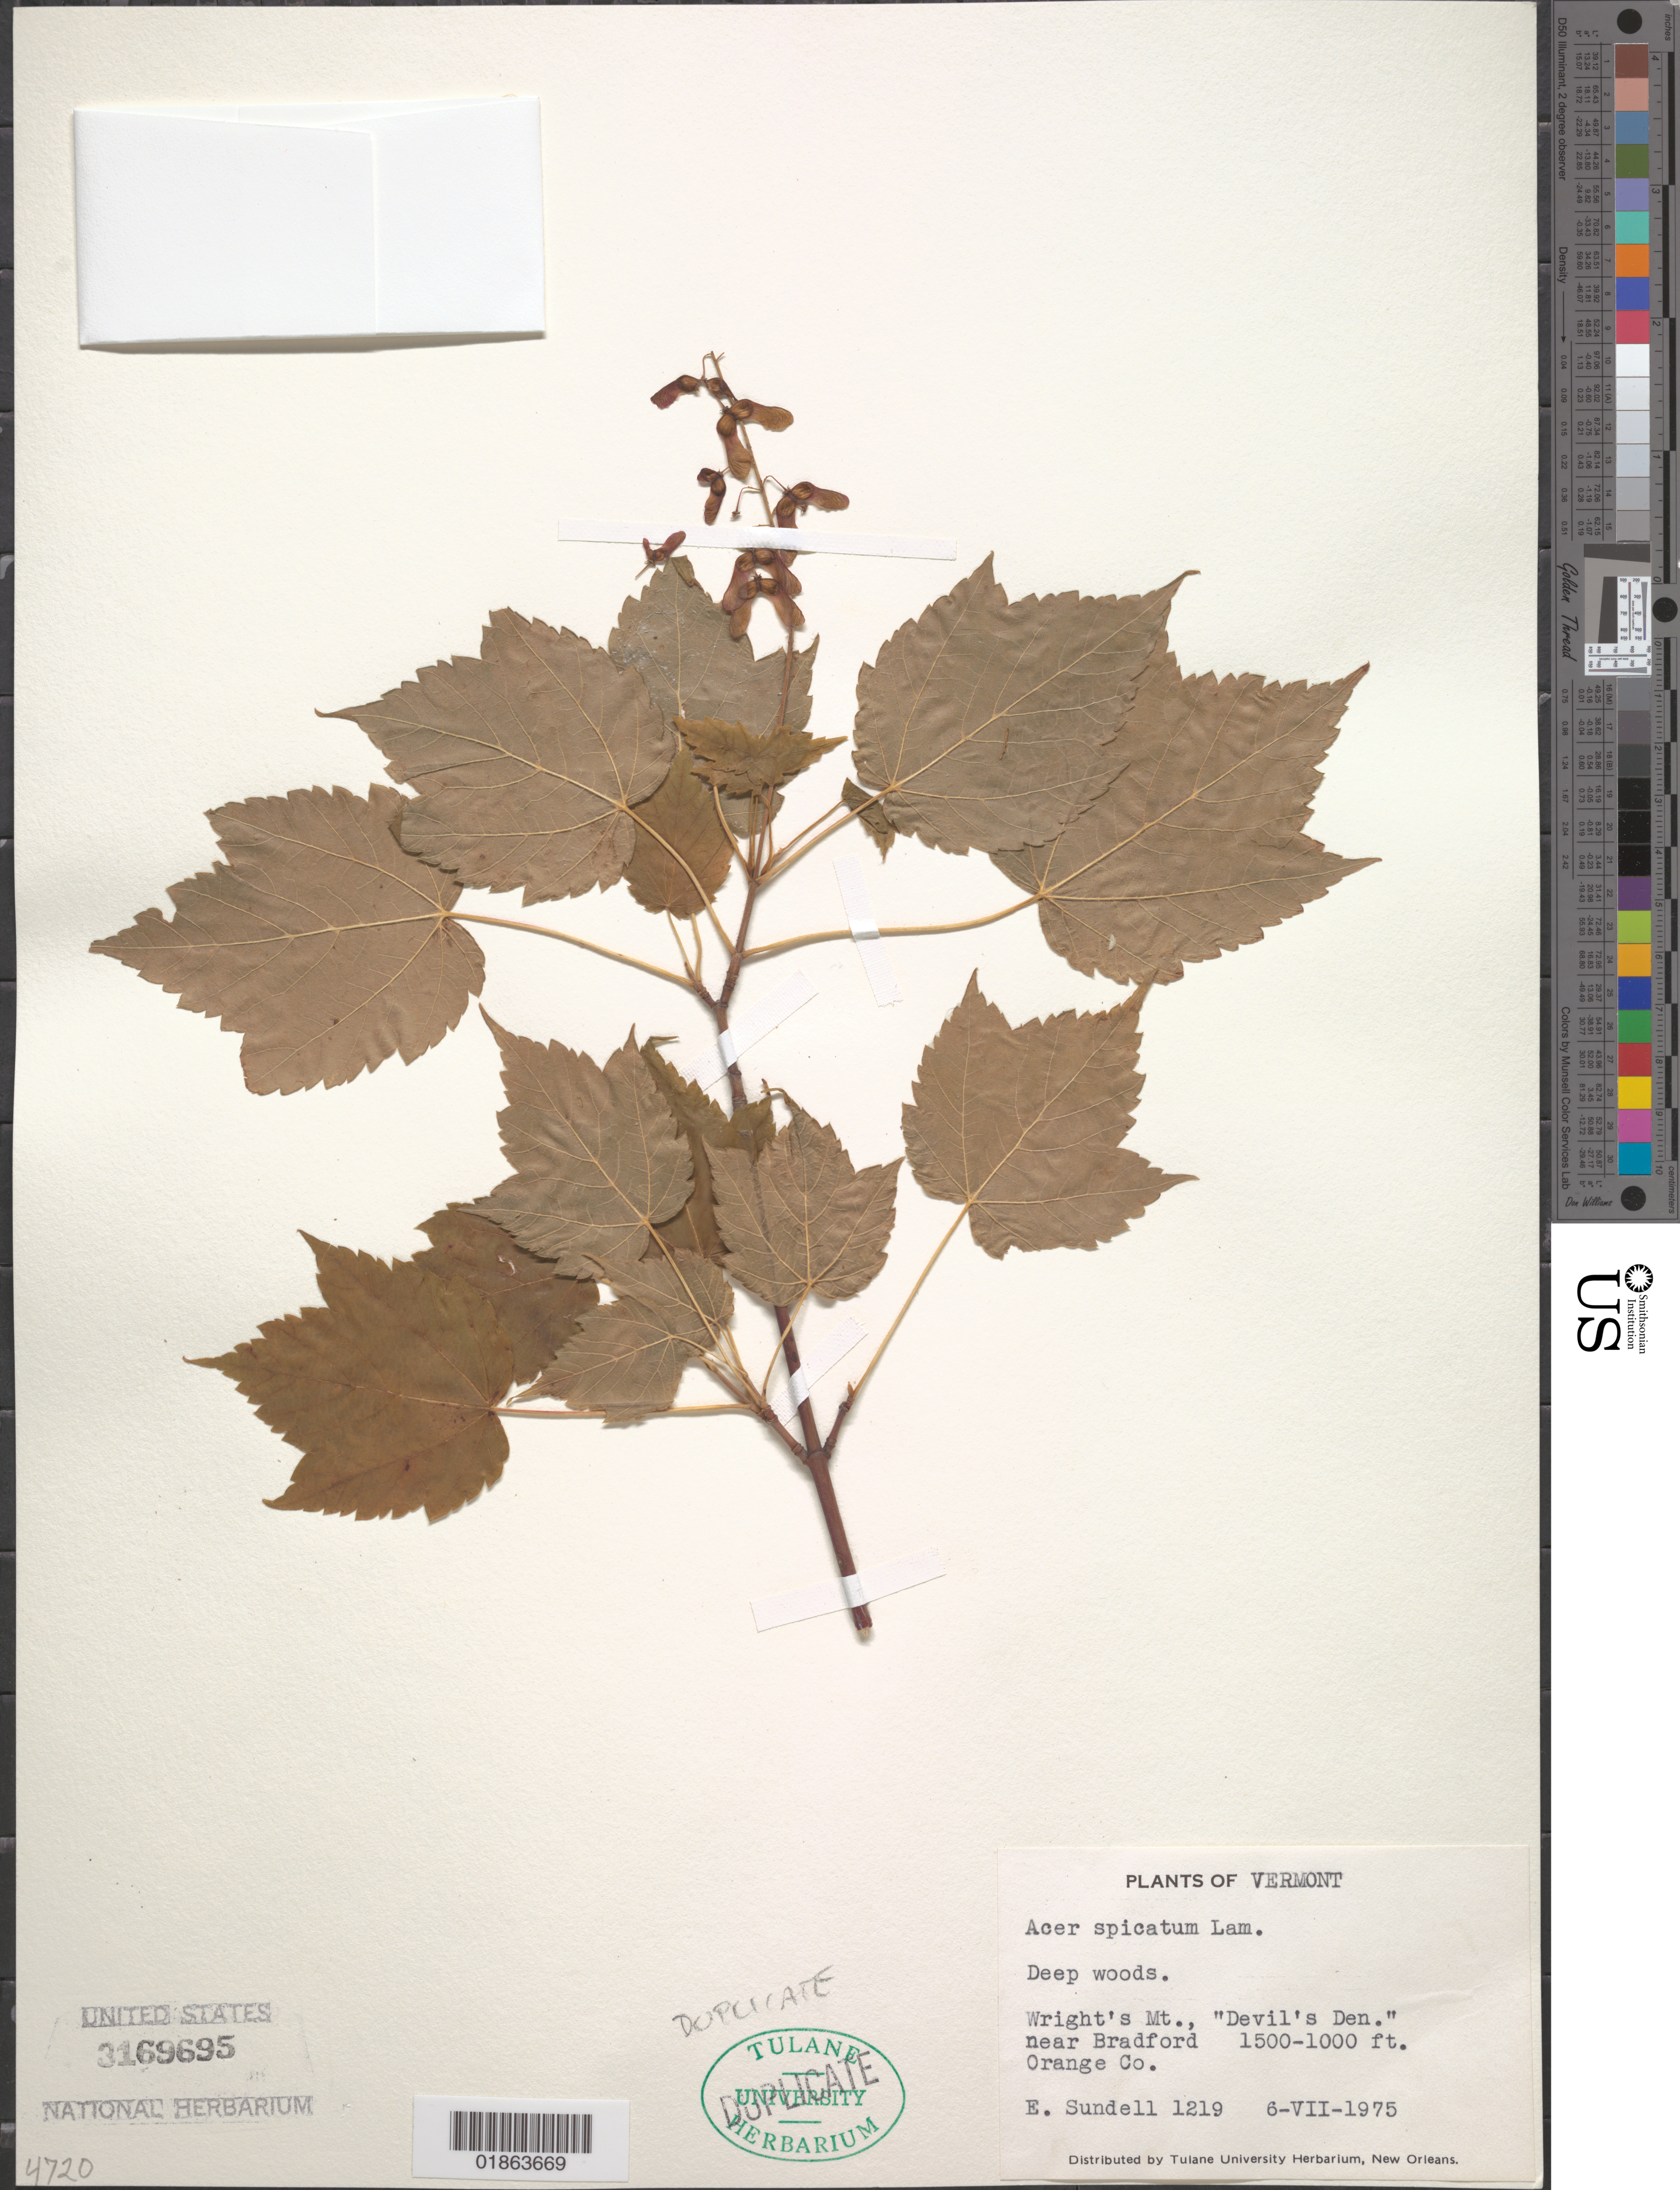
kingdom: Plantae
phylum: Tracheophyta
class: Magnoliopsida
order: Sapindales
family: Sapindaceae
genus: Acer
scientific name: Acer spicatum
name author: Lam.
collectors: E. Sundell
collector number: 1219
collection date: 1975-07-06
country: United States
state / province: Vermont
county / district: Orange County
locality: Wright's Mt., "Devil's Den", near Bradford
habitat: Deep woods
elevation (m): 305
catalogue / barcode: US 3169695